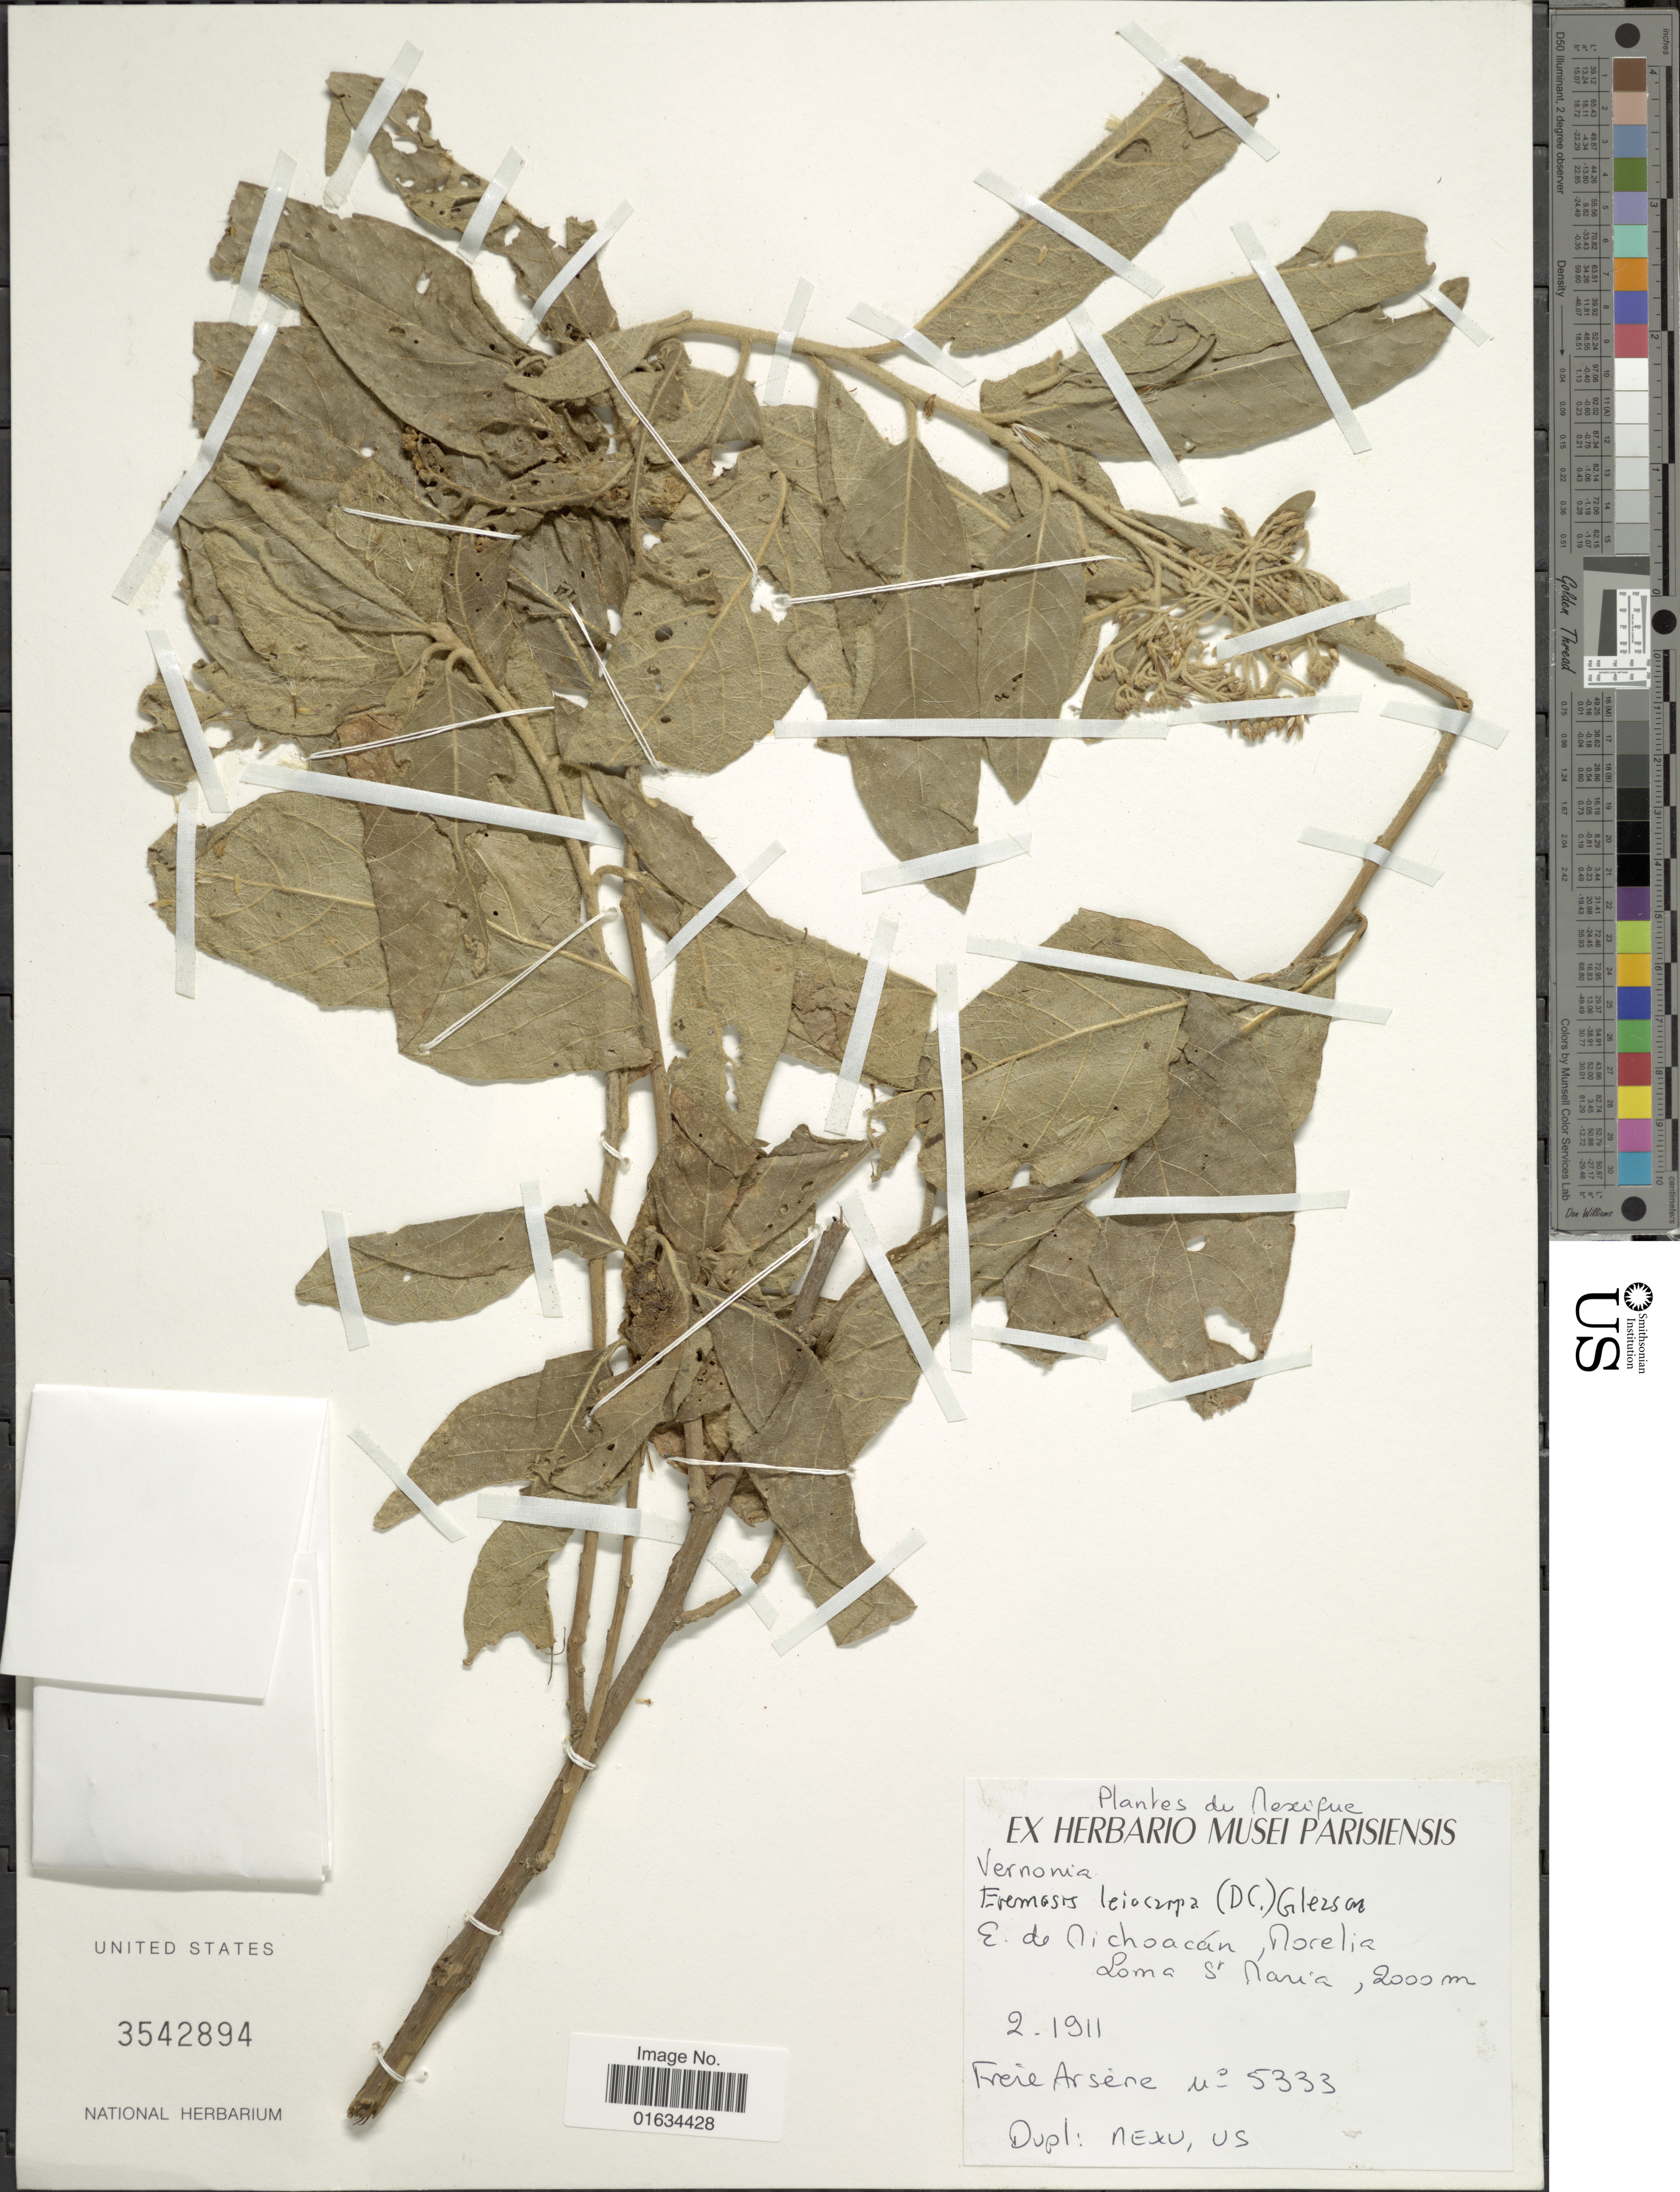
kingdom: Plantae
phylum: Tracheophyta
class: Magnoliopsida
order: Asterales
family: Asteraceae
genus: Eremosis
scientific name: Eremosis leiocarpa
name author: (DC.) Gleason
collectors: Bro. G. Arsène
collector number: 5333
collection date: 1911-02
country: Mexico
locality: E. de Nichoacan, Norekia, Lomas S. Naria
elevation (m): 2000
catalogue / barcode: US 3542894